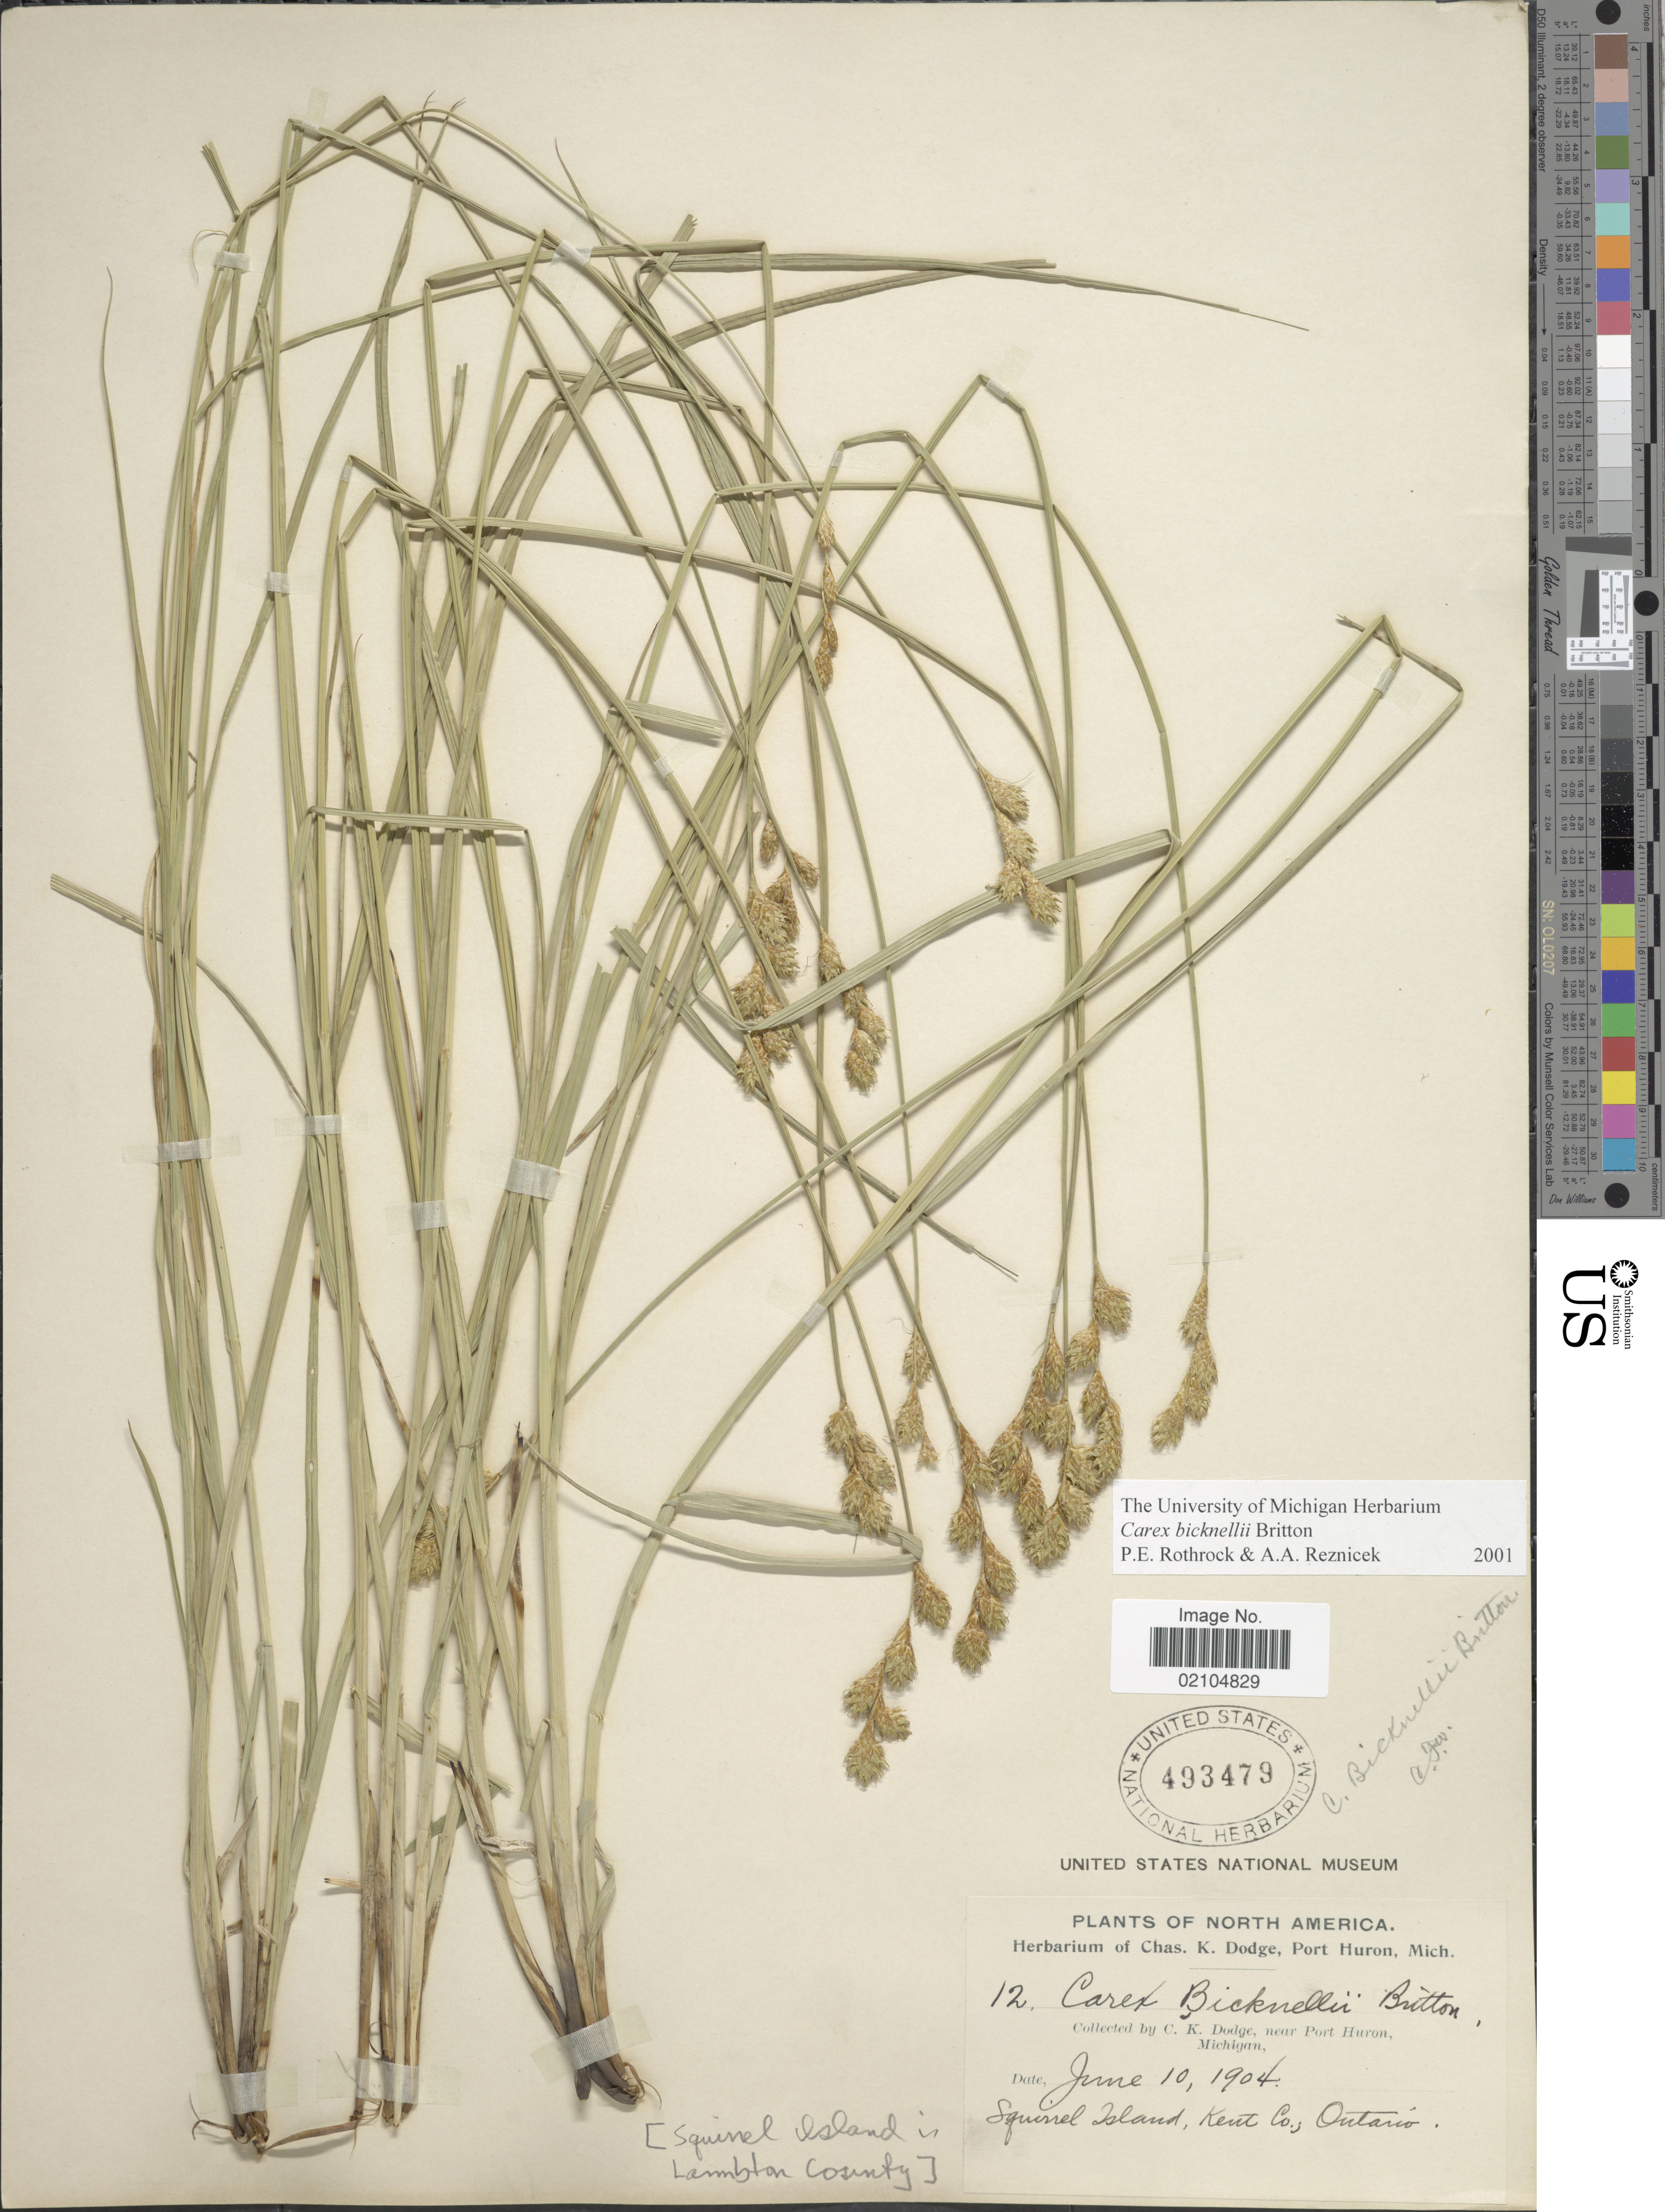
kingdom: Plantae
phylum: Tracheophyta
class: Liliopsida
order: Poales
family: Cyperaceae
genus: Carex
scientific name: Carex bicknellii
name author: Britton & A. Br.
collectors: C. Dodge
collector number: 12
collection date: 1904-06-10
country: Canada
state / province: Ontario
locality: Near Port Huron, Michigan, Squirrel Island, Kent Co.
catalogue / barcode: US 493479